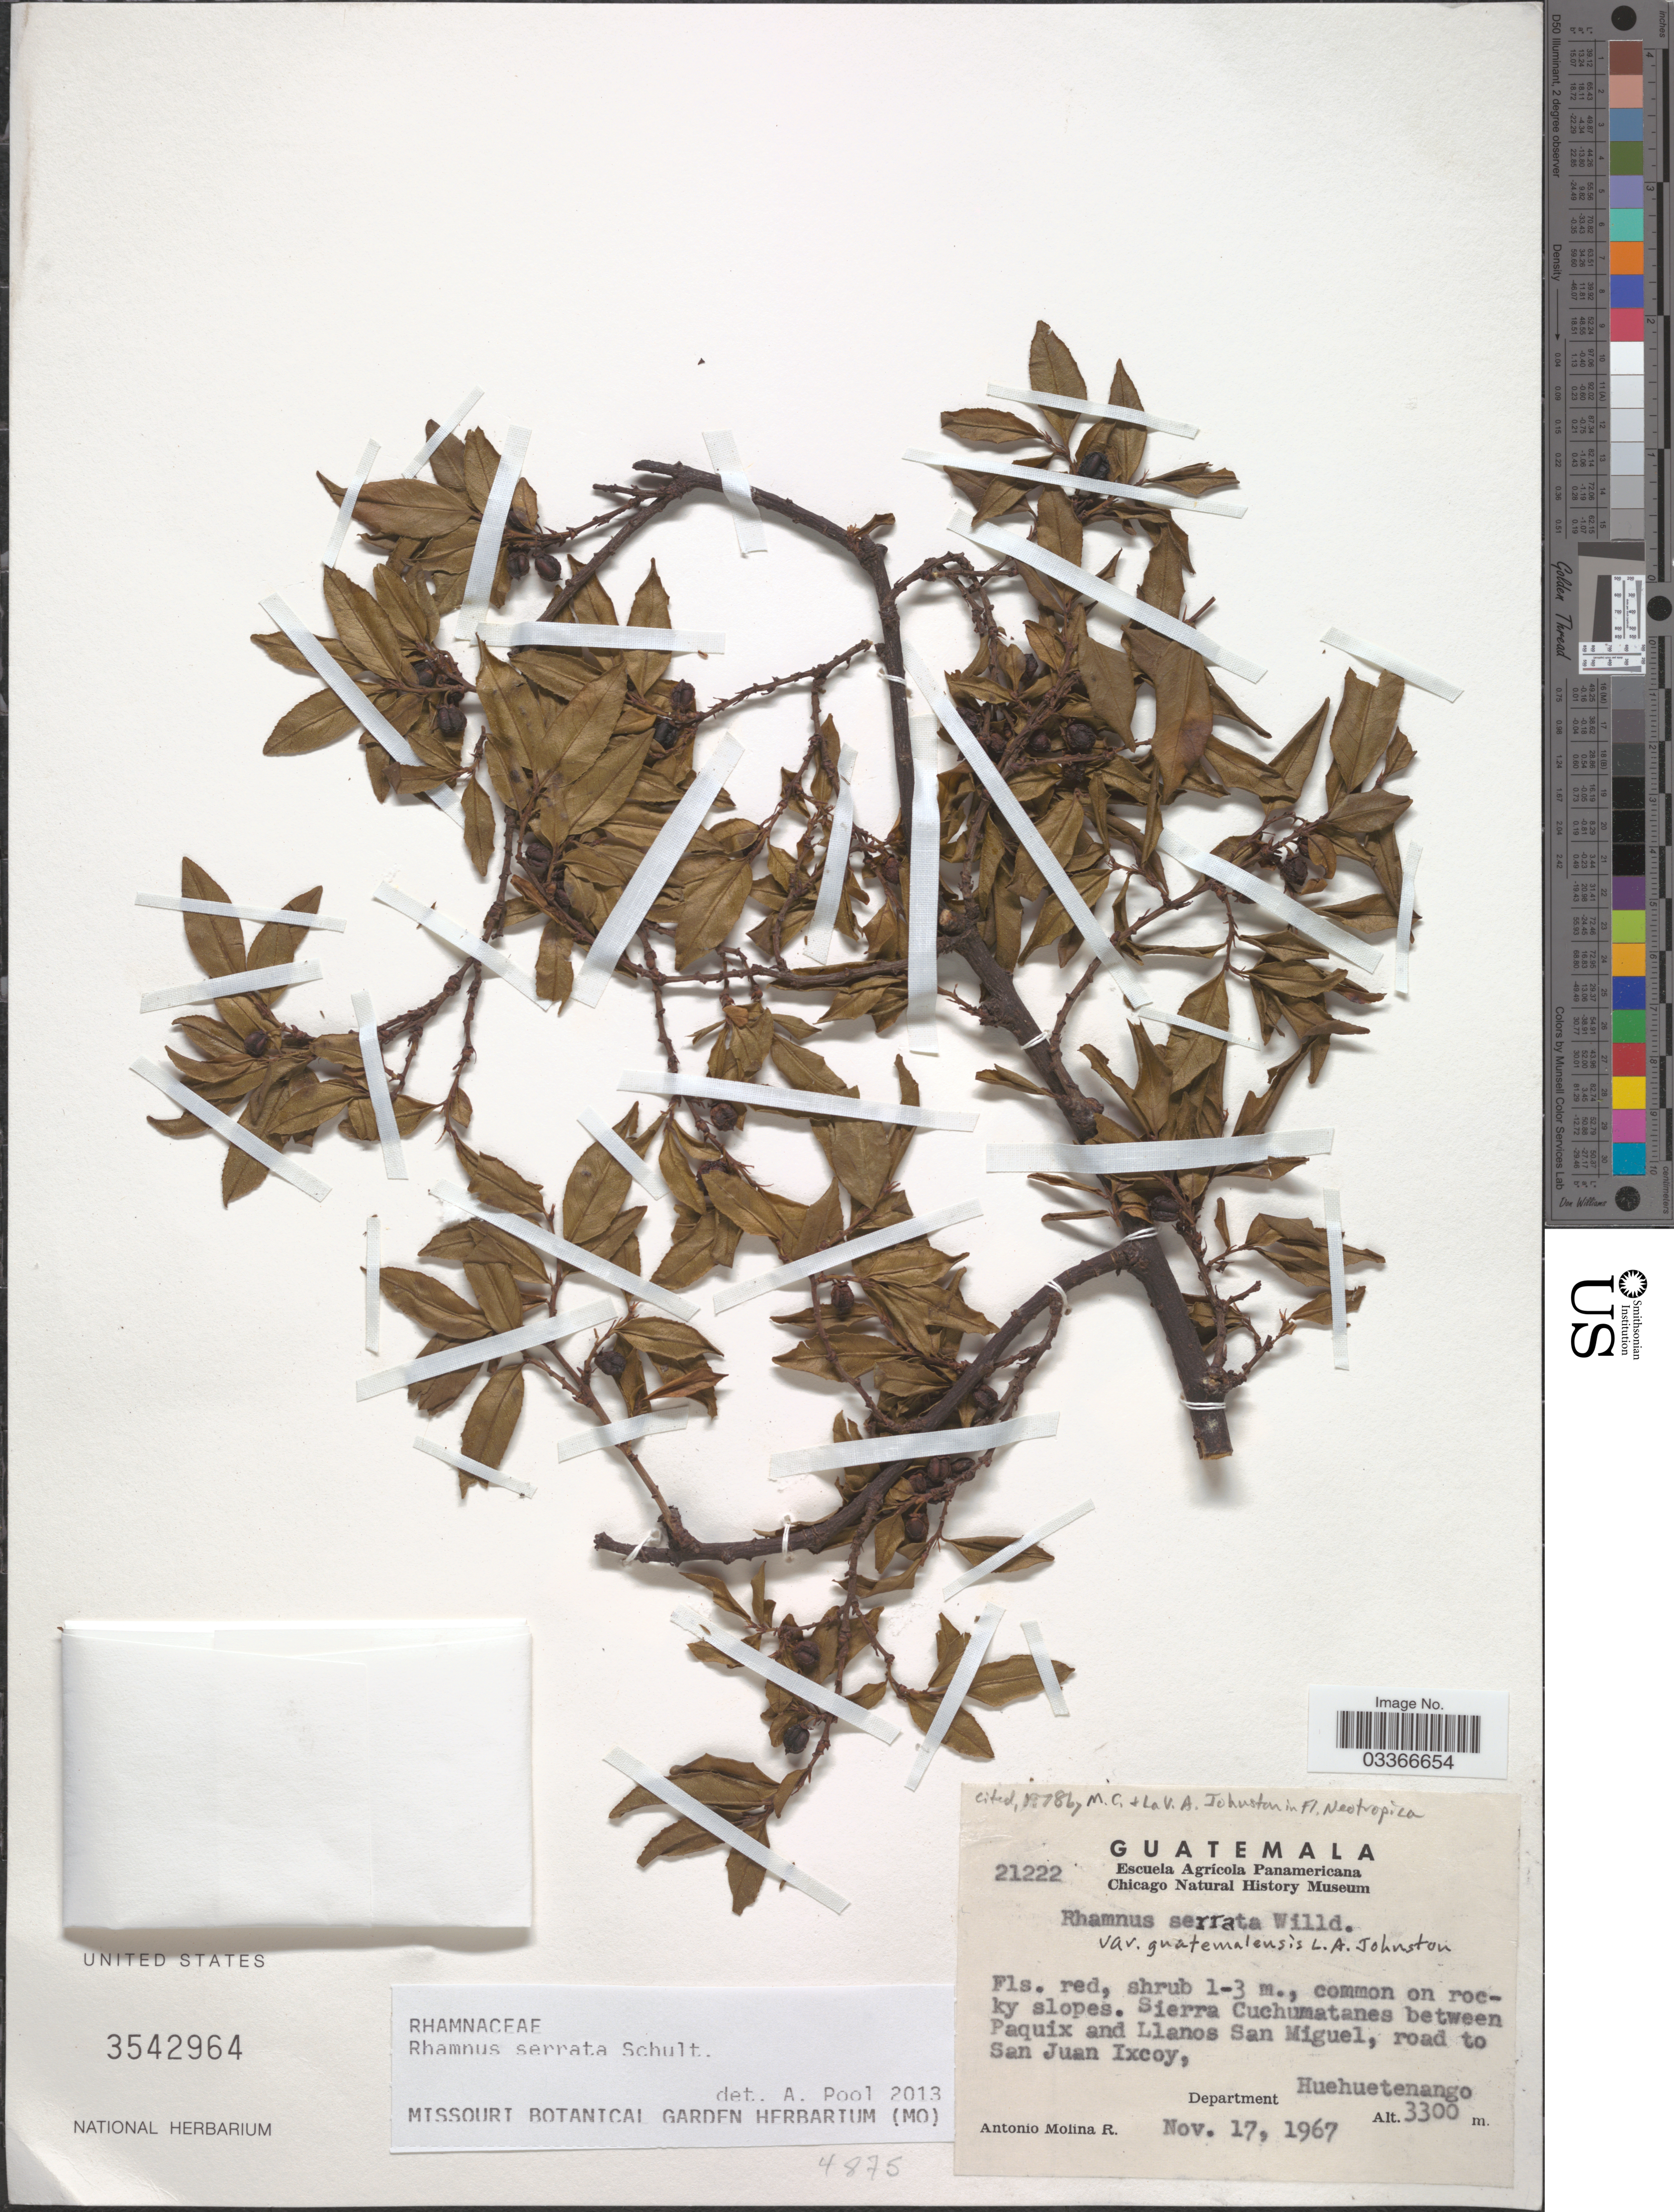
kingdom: Plantae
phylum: Tracheophyta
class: Magnoliopsida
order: Rosales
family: Rhamnaceae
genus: Rhamnus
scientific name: Rhamnus serrata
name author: Humb. & Bonpl. ex Willd.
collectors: A. Molina R.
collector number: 21222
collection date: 1967-11-17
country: Guatemala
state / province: Huehuetenango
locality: Sierra Cuchumatanes between Paquix and Llanos San Miguel, road to San Juan Ixcoy, Department Huehuetenango.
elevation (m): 3300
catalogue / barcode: US 3542964